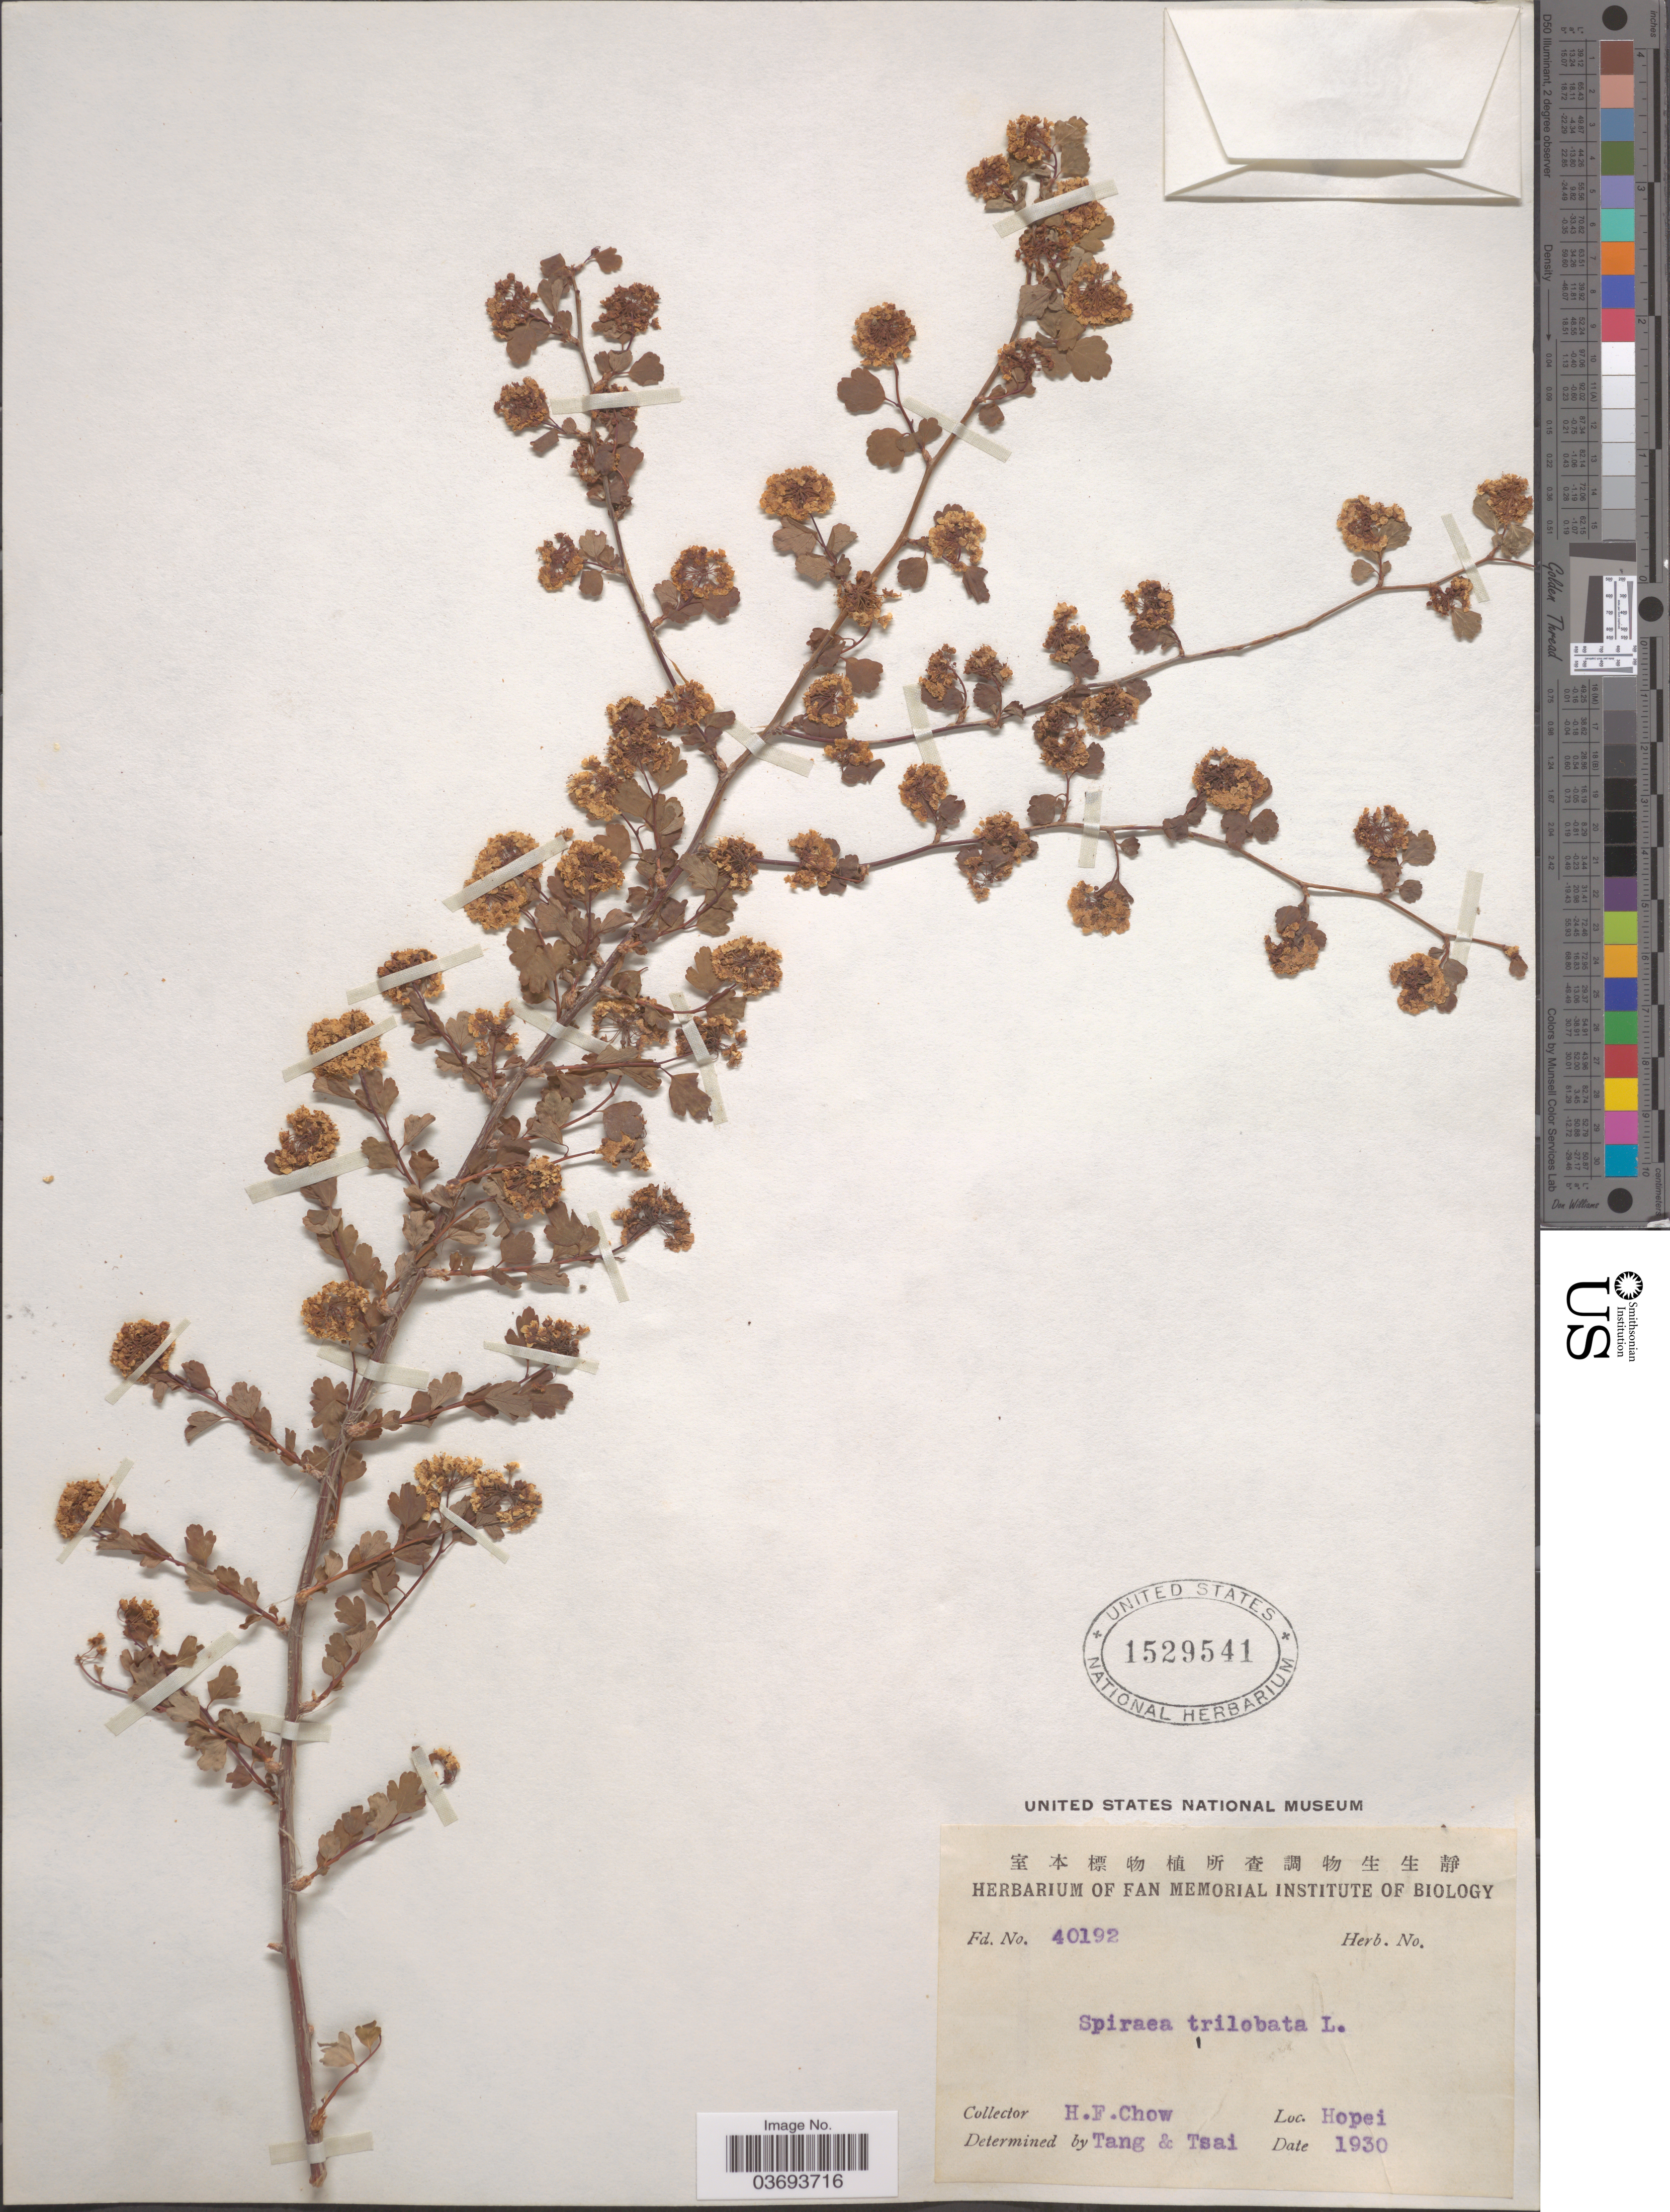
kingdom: Plantae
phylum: Tracheophyta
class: Magnoliopsida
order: Rosales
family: Rosaceae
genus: Spiraea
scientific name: Spiraea trilobata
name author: L.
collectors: H. Chow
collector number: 40192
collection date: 1930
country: China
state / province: Hebei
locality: Hopei.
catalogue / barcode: US 1529541